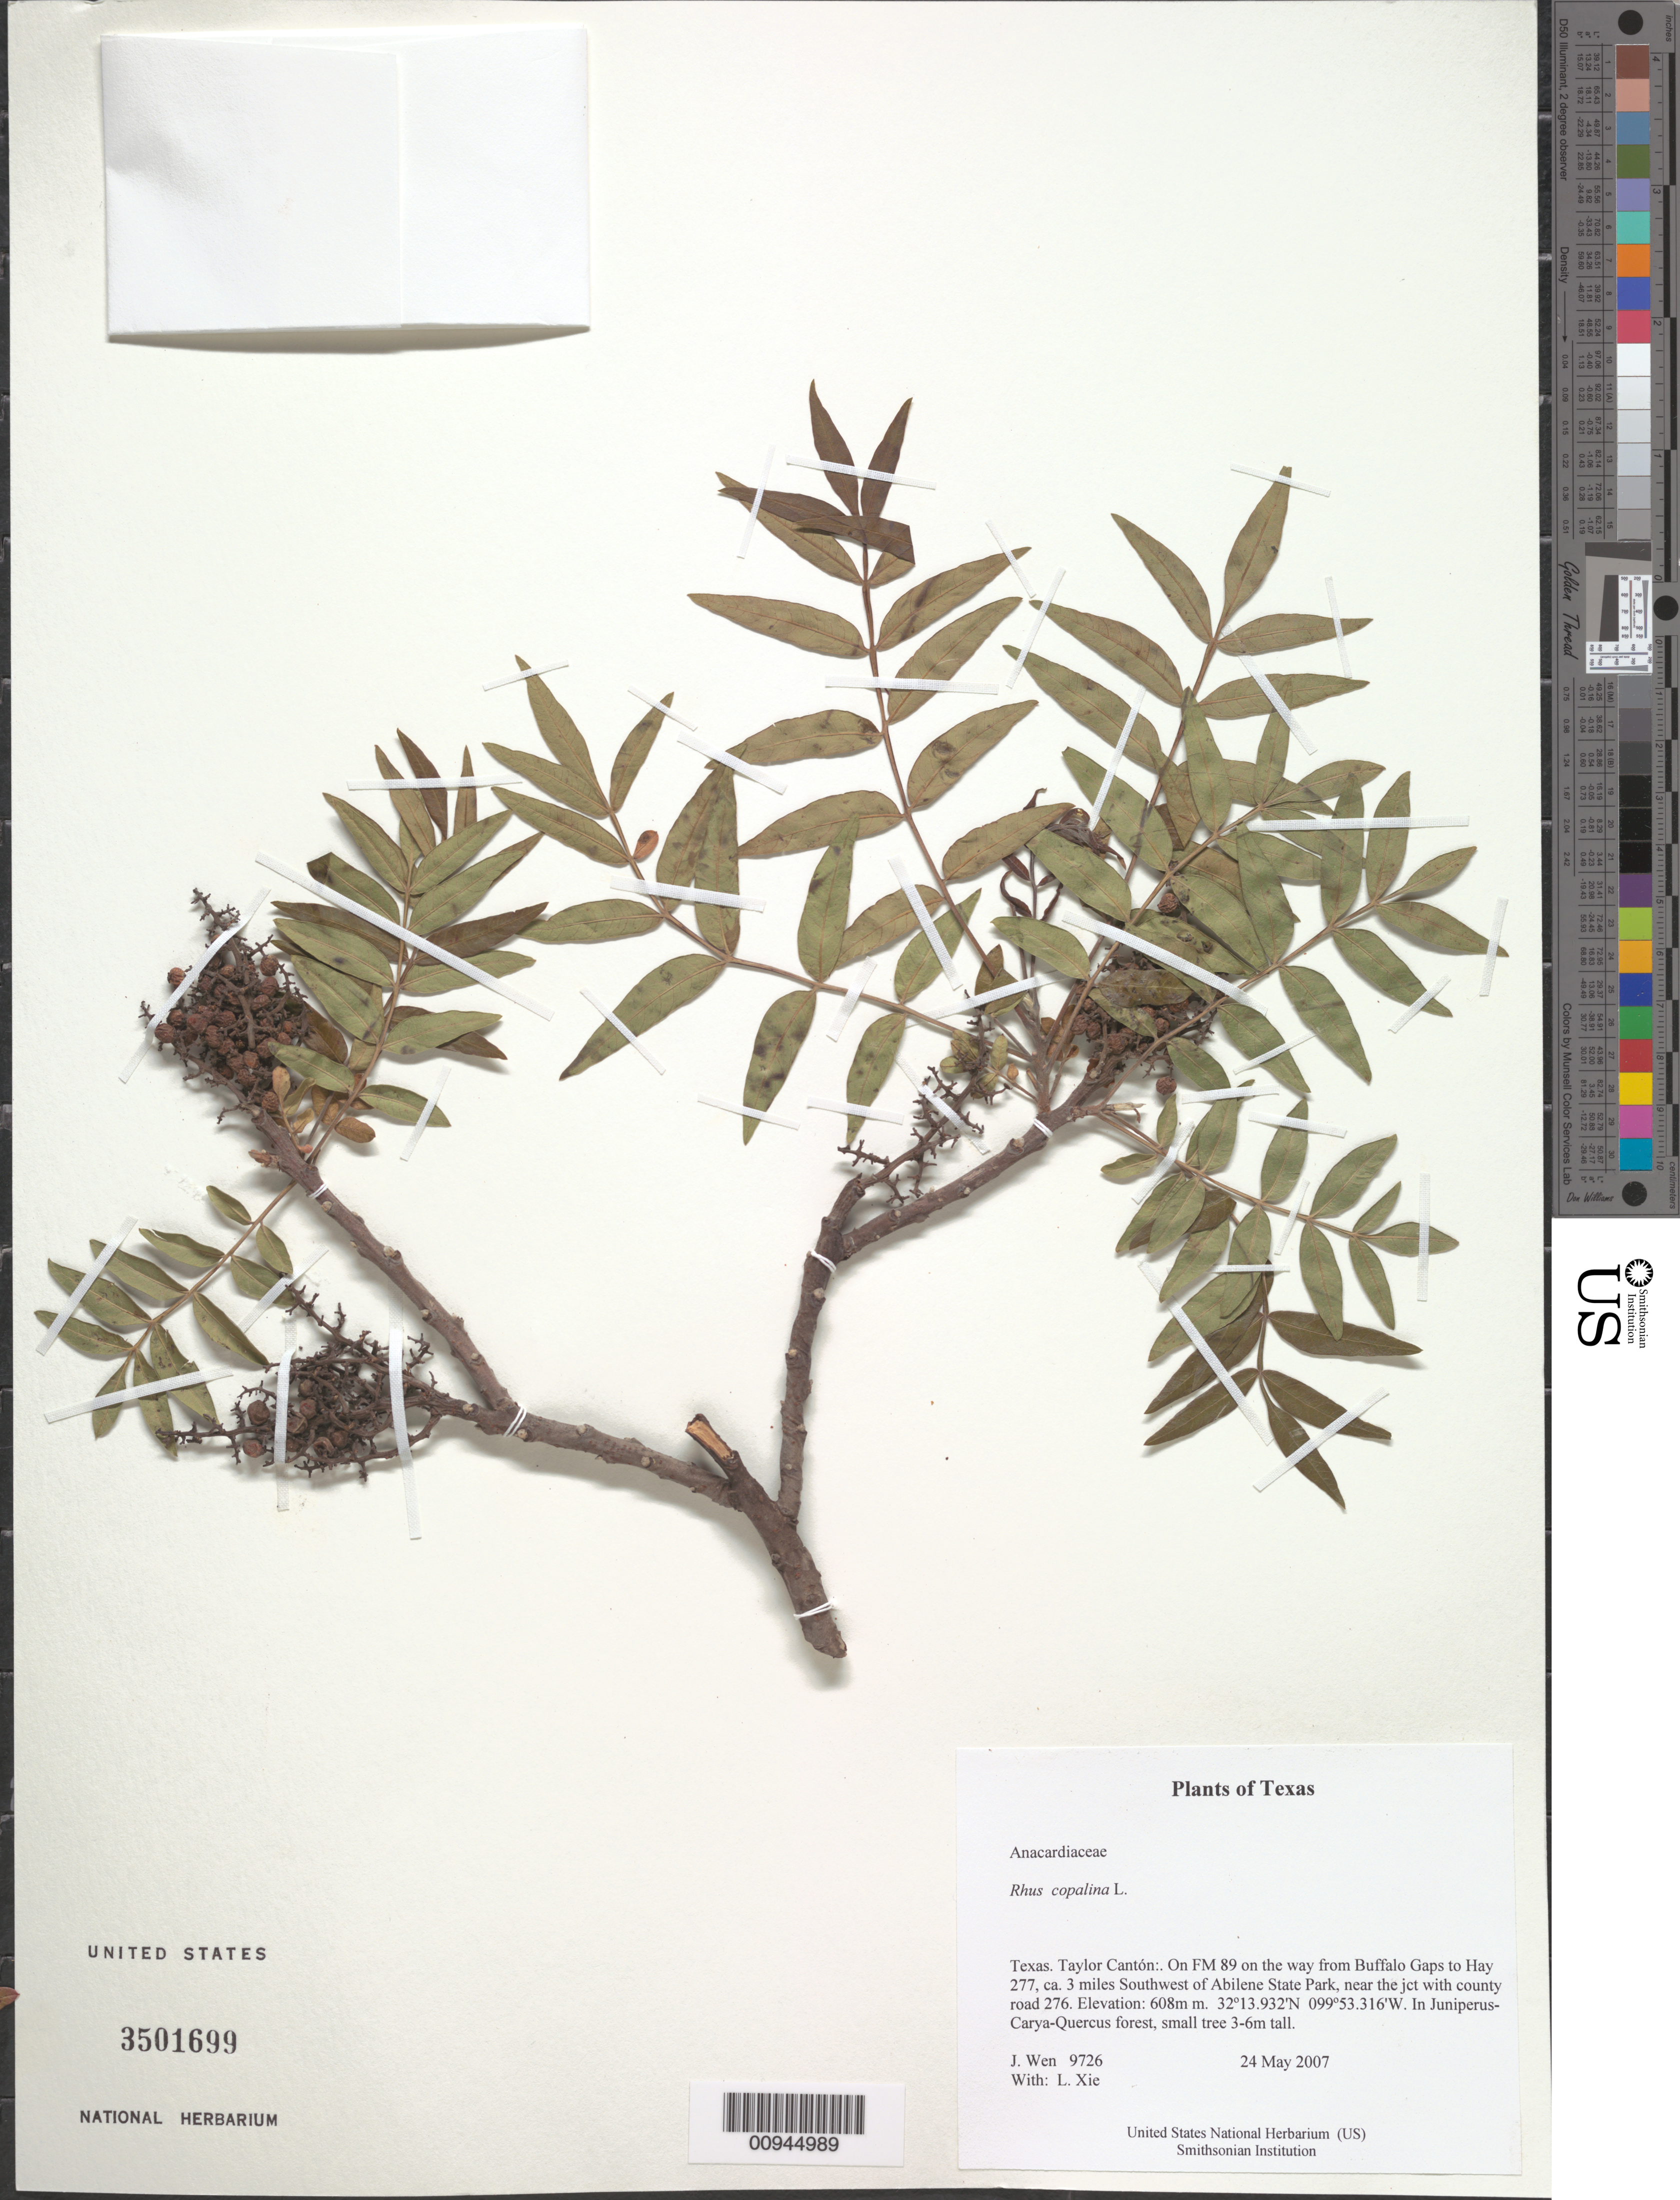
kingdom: Plantae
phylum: Tracheophyta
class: Magnoliopsida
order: Sapindales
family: Anacardiaceae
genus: Rhus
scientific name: Rhus copallinum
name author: L.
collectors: J. Wen & L. Xie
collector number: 9726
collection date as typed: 24 May 2007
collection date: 2007-05-24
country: United States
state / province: Texas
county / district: Taylor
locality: On FM 89 on the way from Buffalo Gaps to Hay 277, ca. 3 miles Southwest of Abilene State Park, near the jct with county road 276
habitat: In Juniperus-Carya-Quercus forest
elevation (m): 608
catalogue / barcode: US 3501699